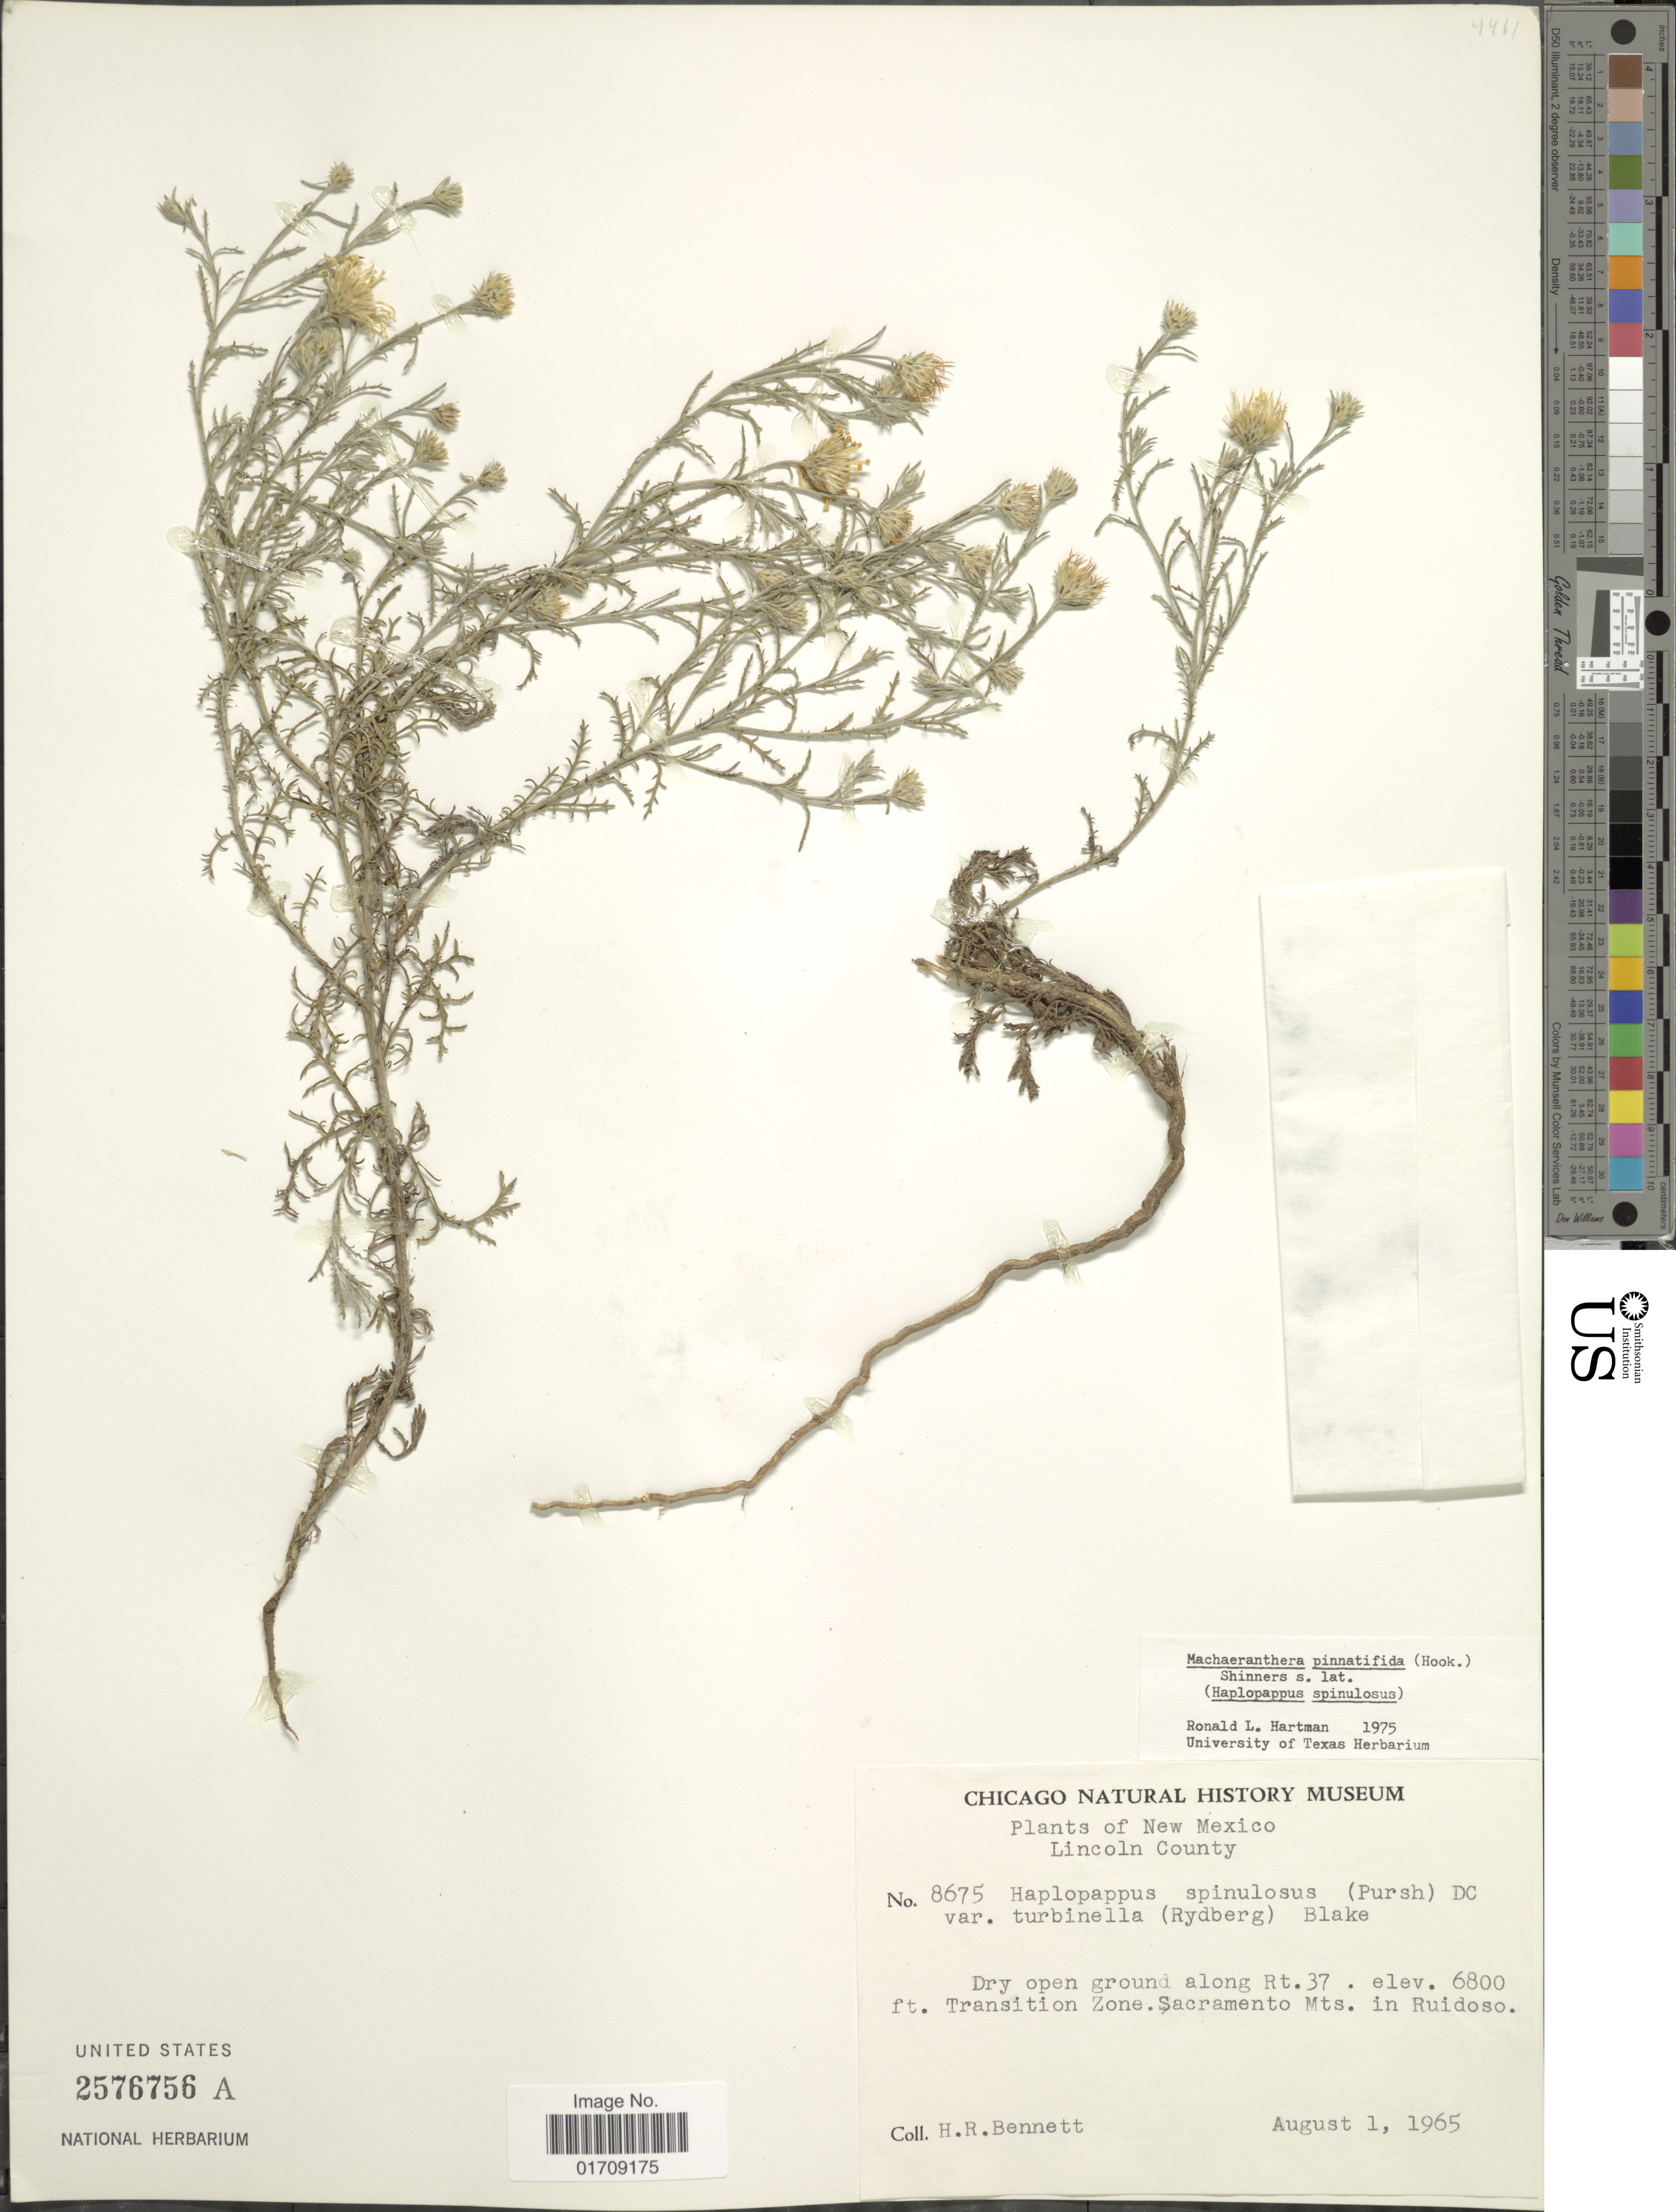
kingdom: Plantae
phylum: Tracheophyta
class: Magnoliopsida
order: Asterales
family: Asteraceae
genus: Machaeranthera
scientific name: Machaeranthera pinnatifida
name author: (Hook.) Shinners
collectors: H. R. Bennett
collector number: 8675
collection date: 1965-08-01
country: United States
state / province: New Mexico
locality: Lincoln County, along Rt. 37, Transition Zone, Sacramento Mts.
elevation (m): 2073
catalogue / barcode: US 2576756A